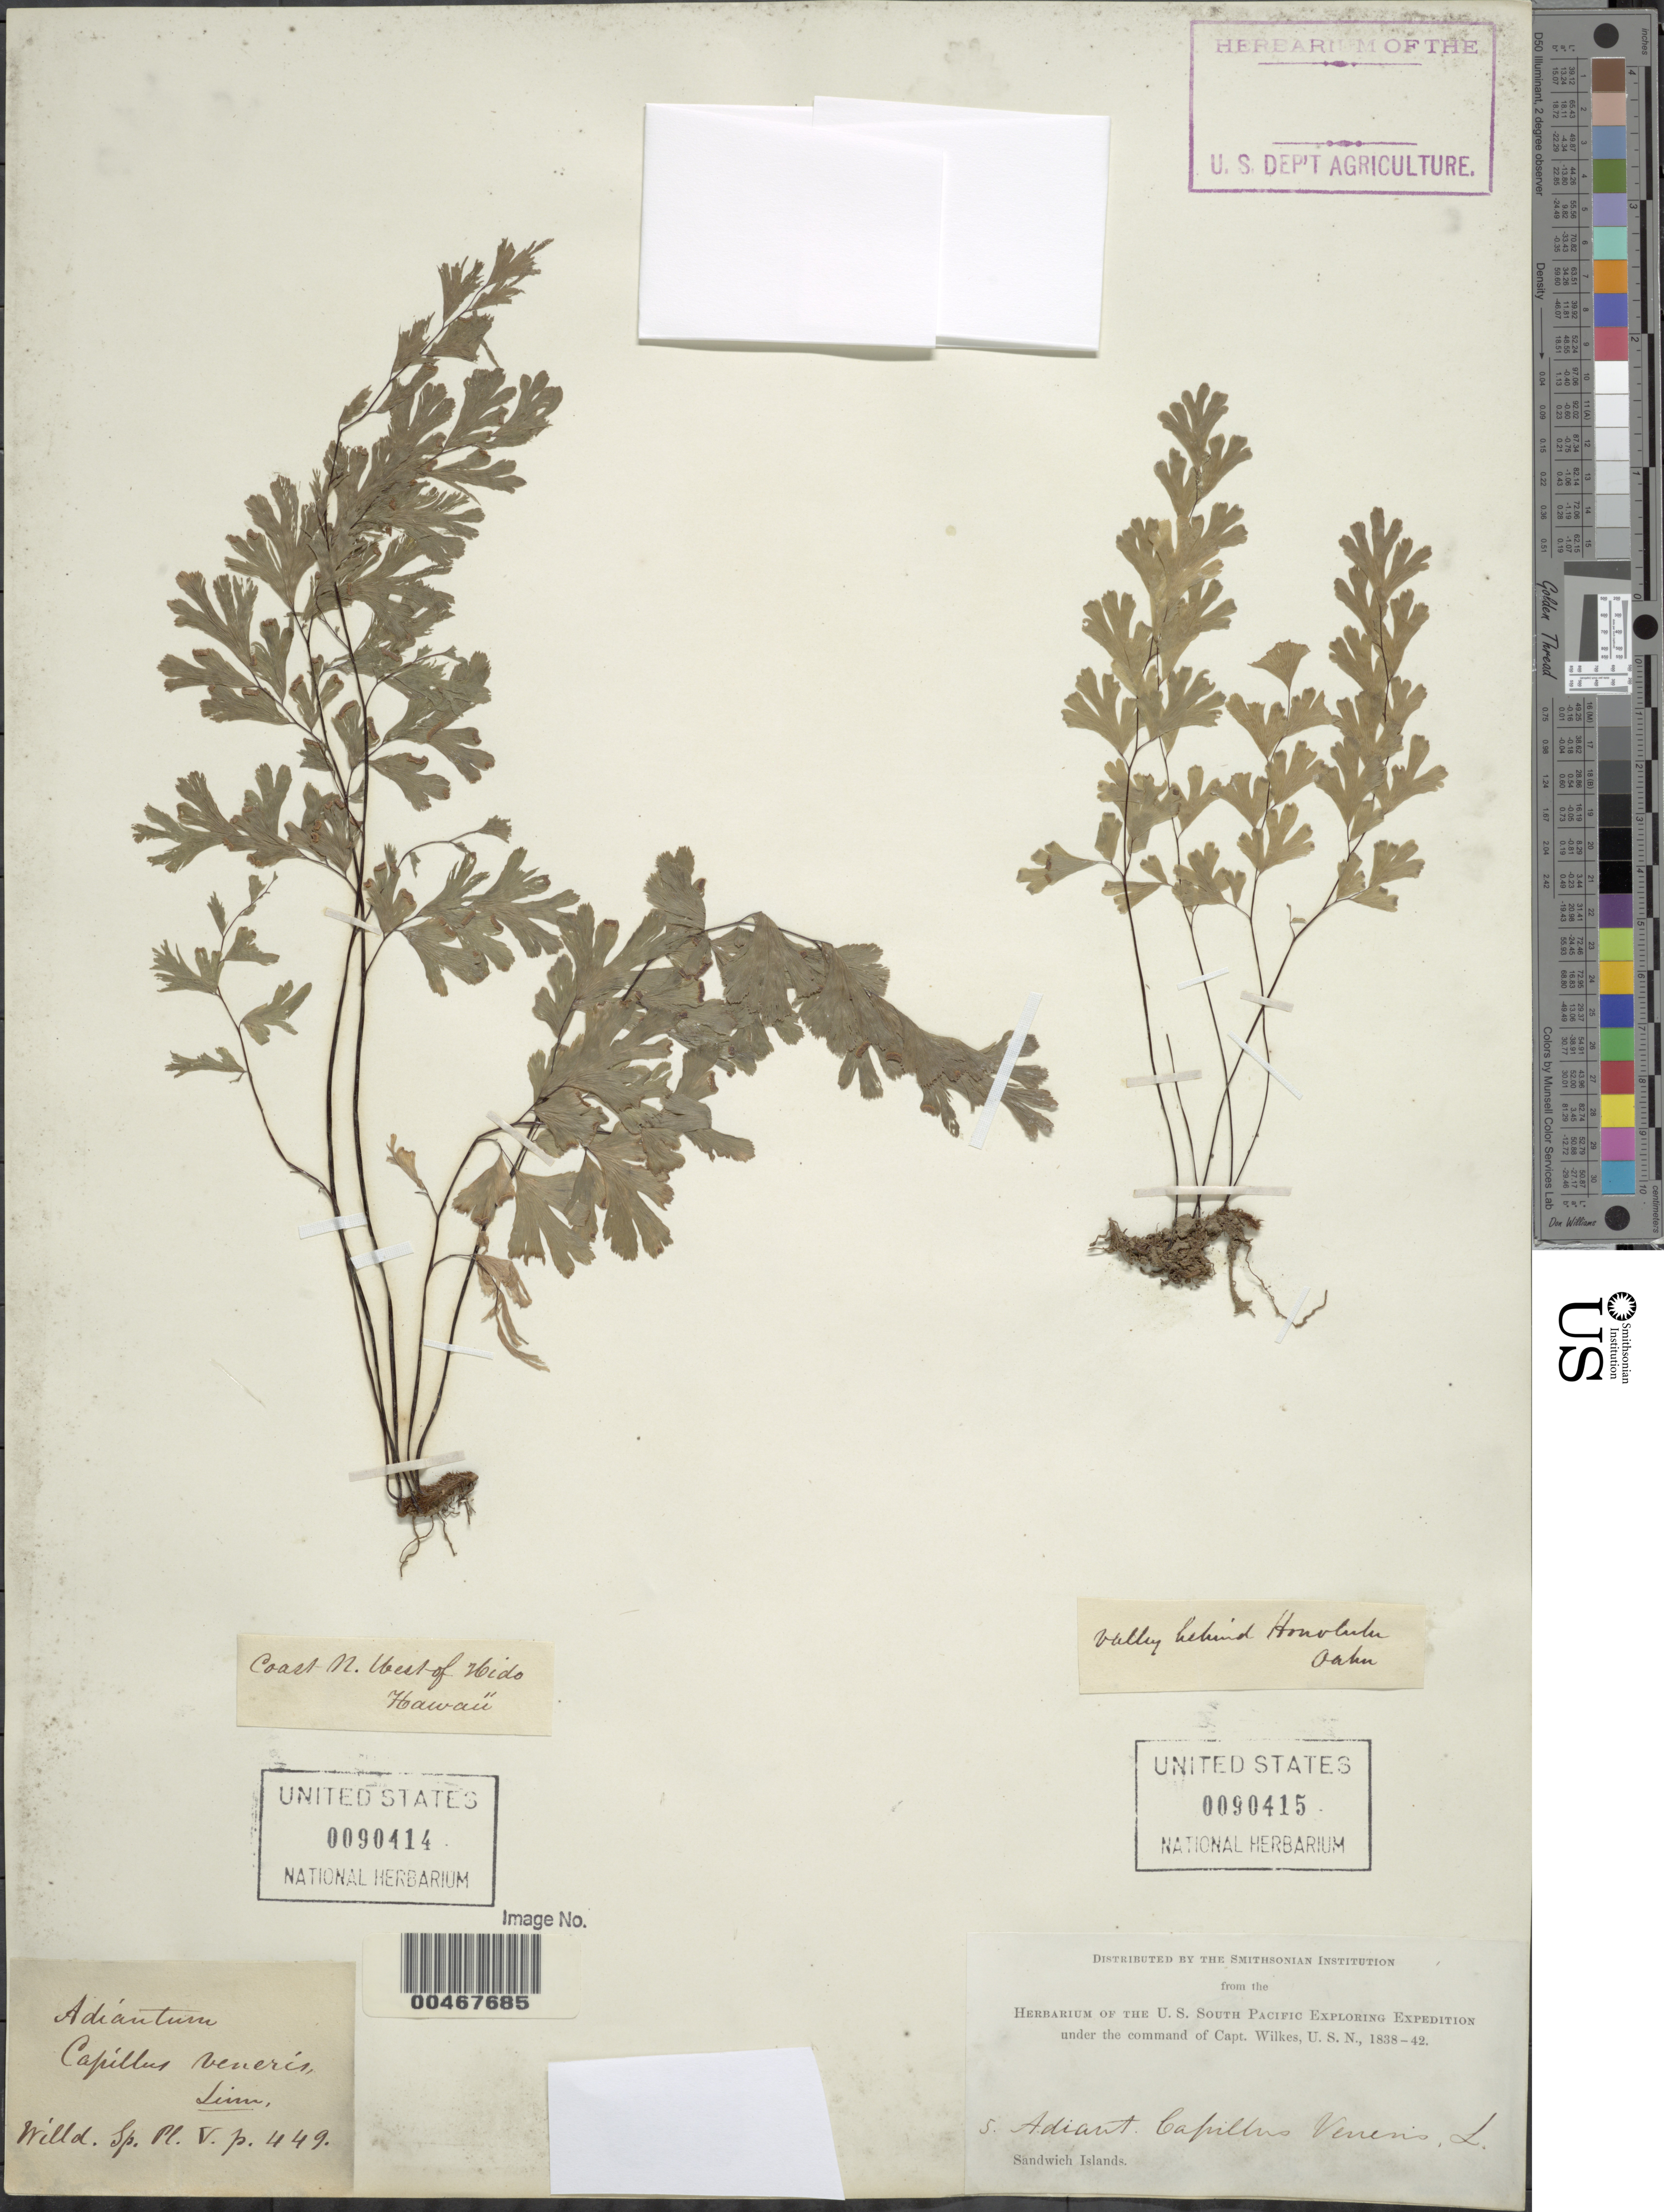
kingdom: Plantae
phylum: Tracheophyta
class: Polypodiopsida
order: Polypodiales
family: Pteridaceae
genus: Adiantum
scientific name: Adiantum capillus-veneris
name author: L.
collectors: Wilkes Explor. Exped.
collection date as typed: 1838 to -- --- 1842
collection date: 1838/1842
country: United States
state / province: Hawaii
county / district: Hawaii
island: Hawaii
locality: Coast NW of Noido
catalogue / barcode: US 90414